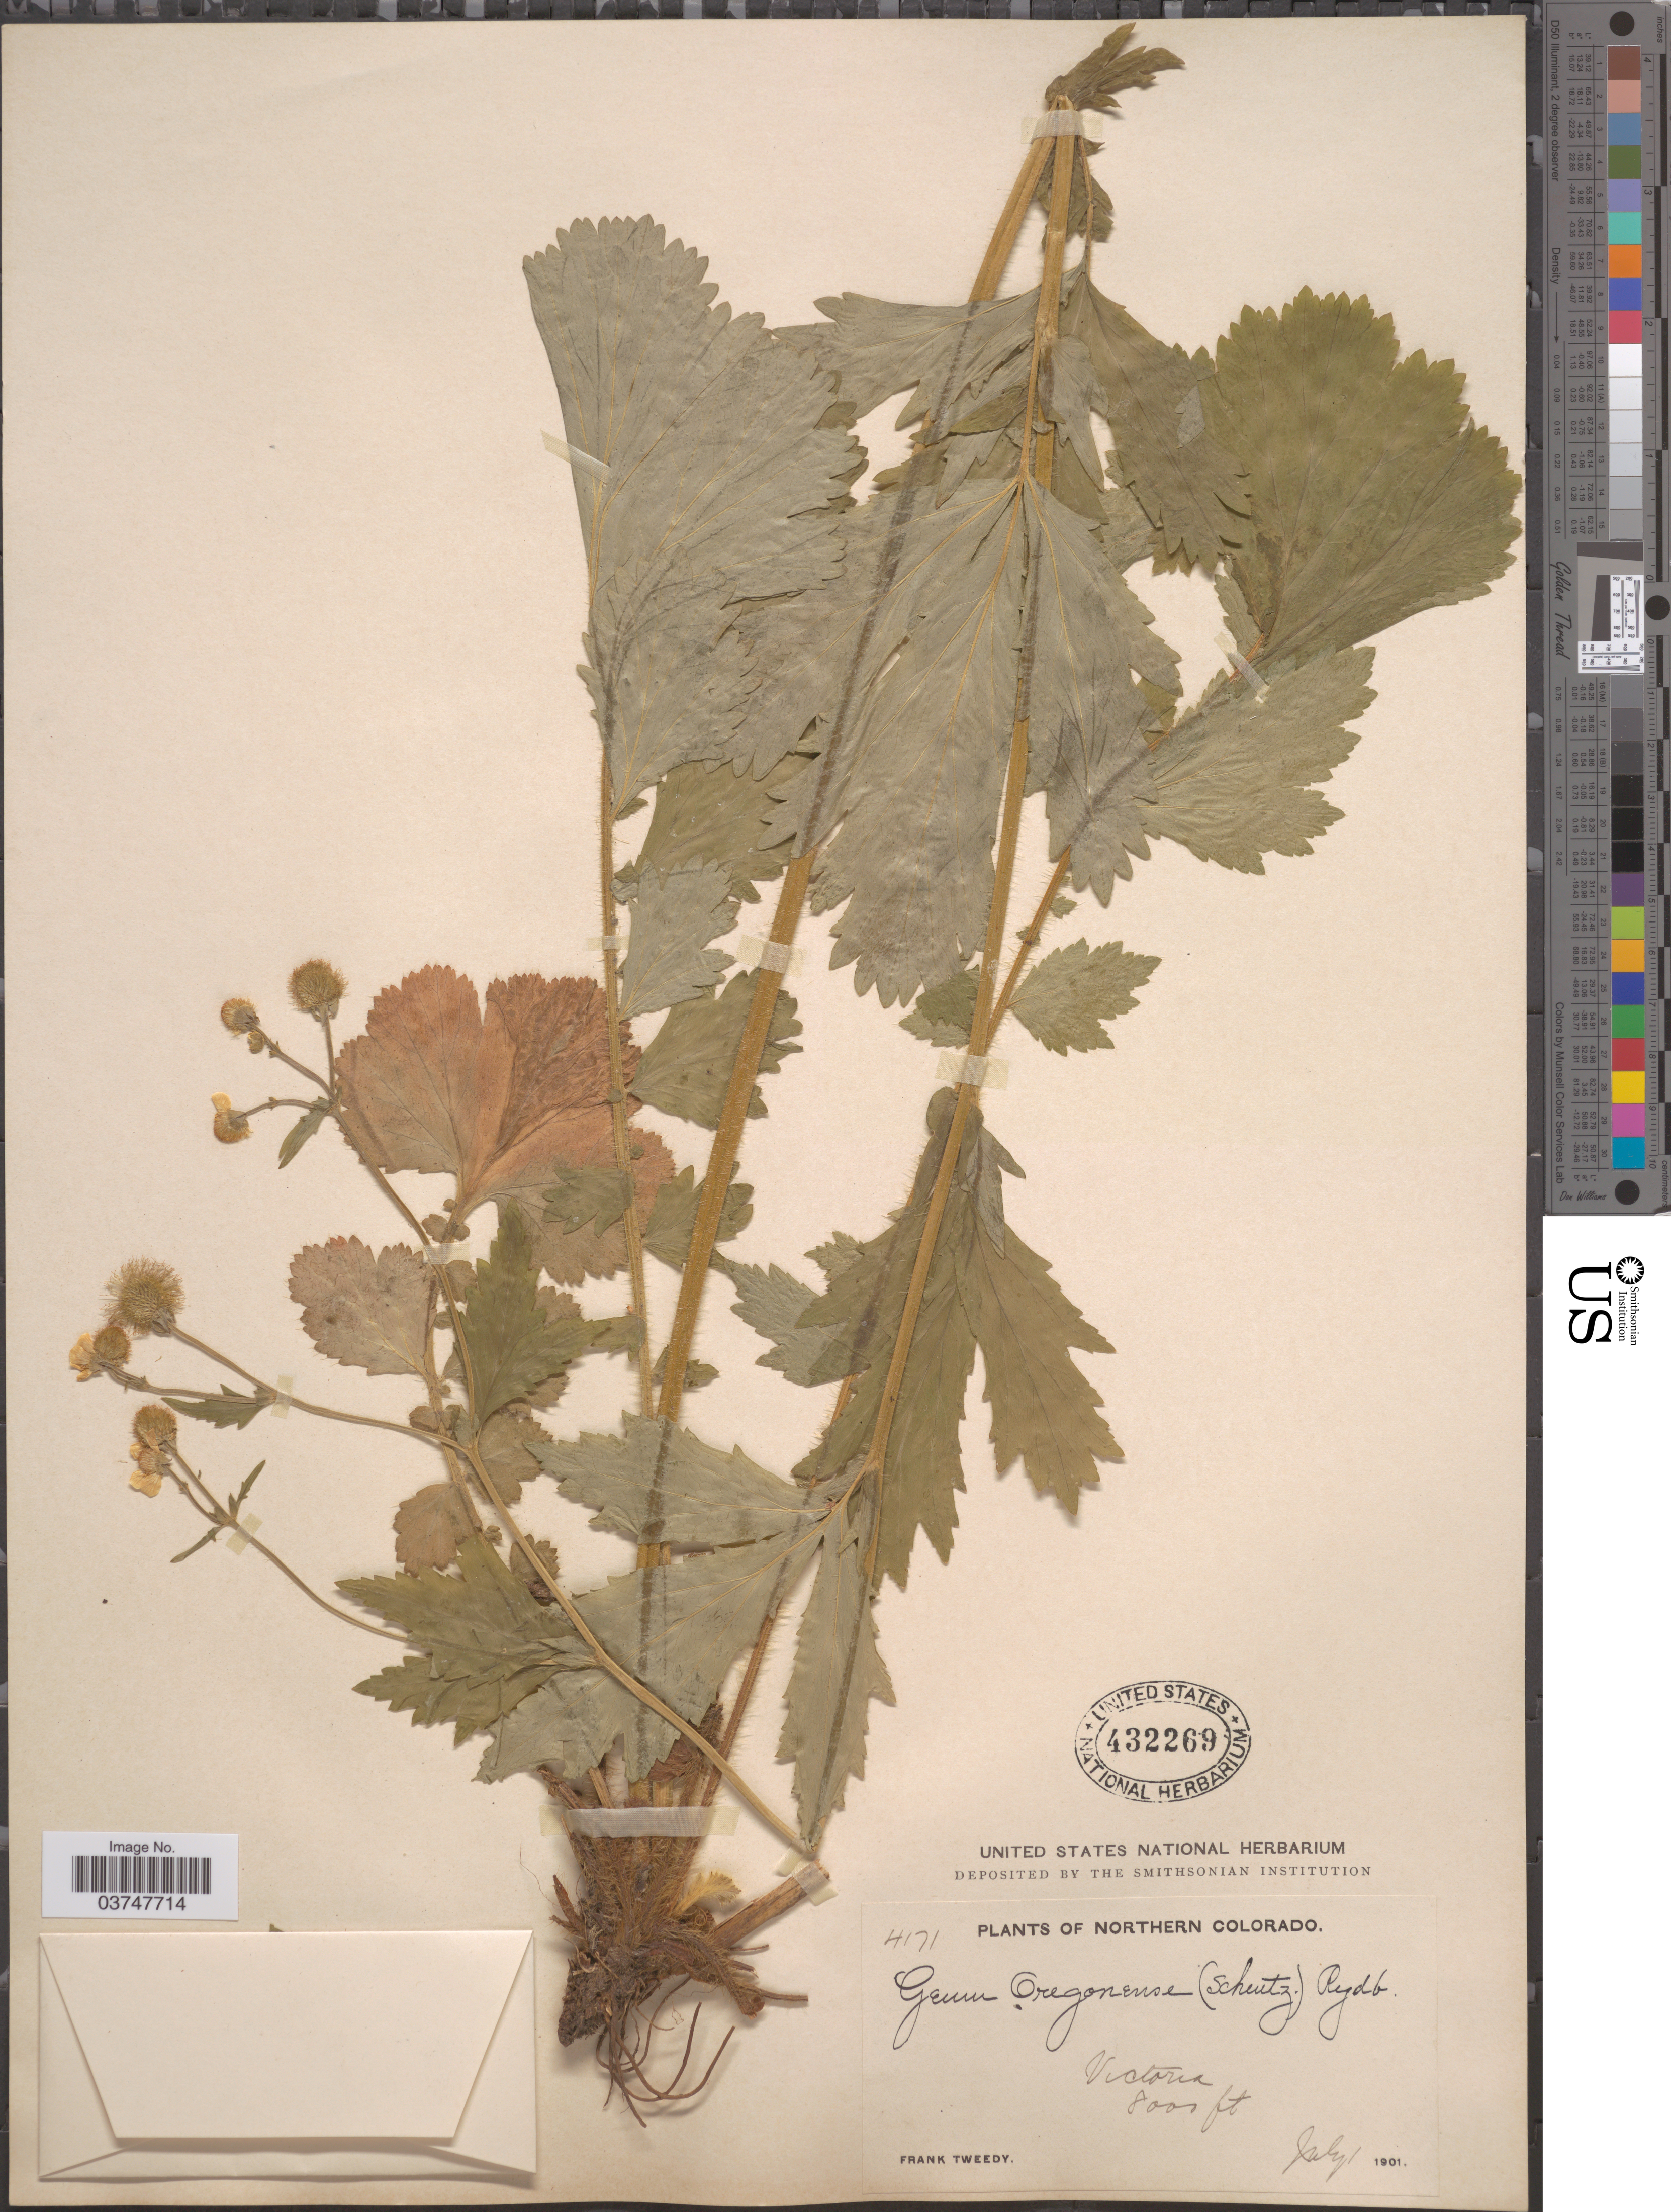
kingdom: Plantae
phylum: Tracheophyta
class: Magnoliopsida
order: Rosales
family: Rosaceae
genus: Geum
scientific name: Geum oregonense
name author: Rydb.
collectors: F. Tweedy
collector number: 4171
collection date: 1901-07-01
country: United States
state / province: Colorado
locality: Northern Colorado. Victoria.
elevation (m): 2438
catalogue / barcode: US 432269